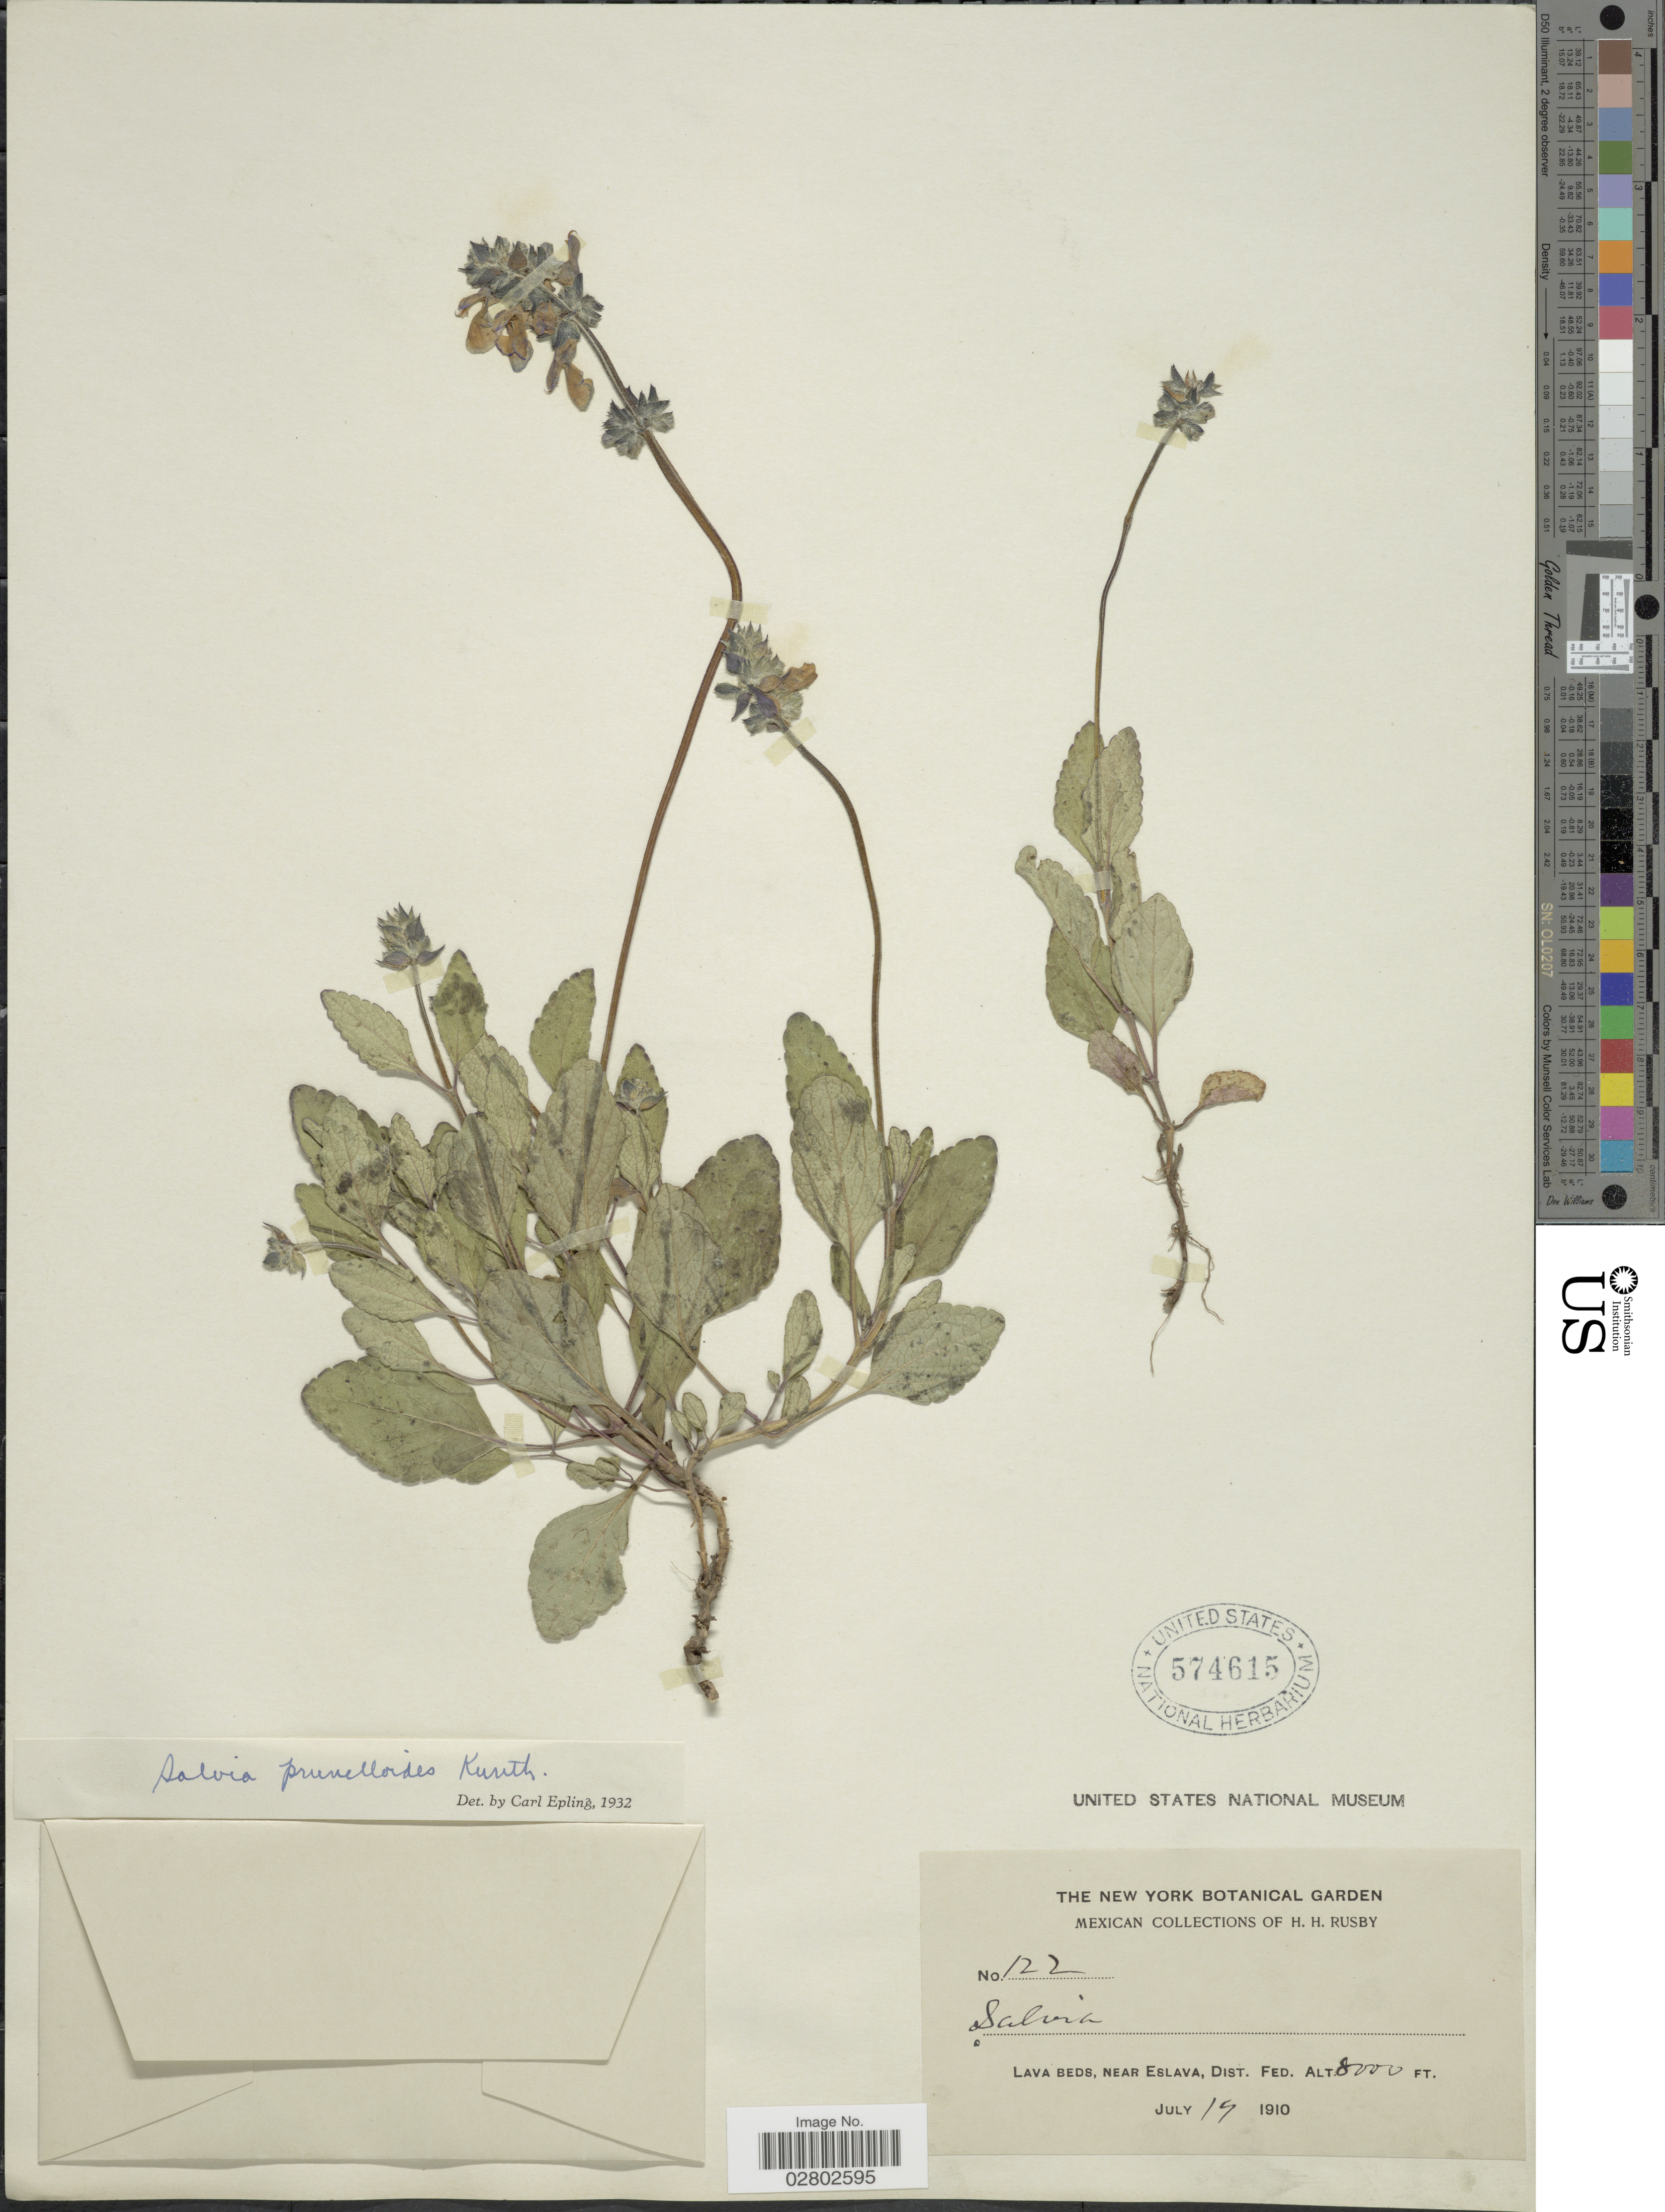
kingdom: Plantae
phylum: Tracheophyta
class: Magnoliopsida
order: Lamiales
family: Lamiaceae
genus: Salvia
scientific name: Salvia prunelloides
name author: Kunth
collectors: H. H. Rusby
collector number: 122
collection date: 1910-07-19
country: Mexico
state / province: Distrito Federal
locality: Lava beds, near Eslava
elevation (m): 2438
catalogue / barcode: US 574615